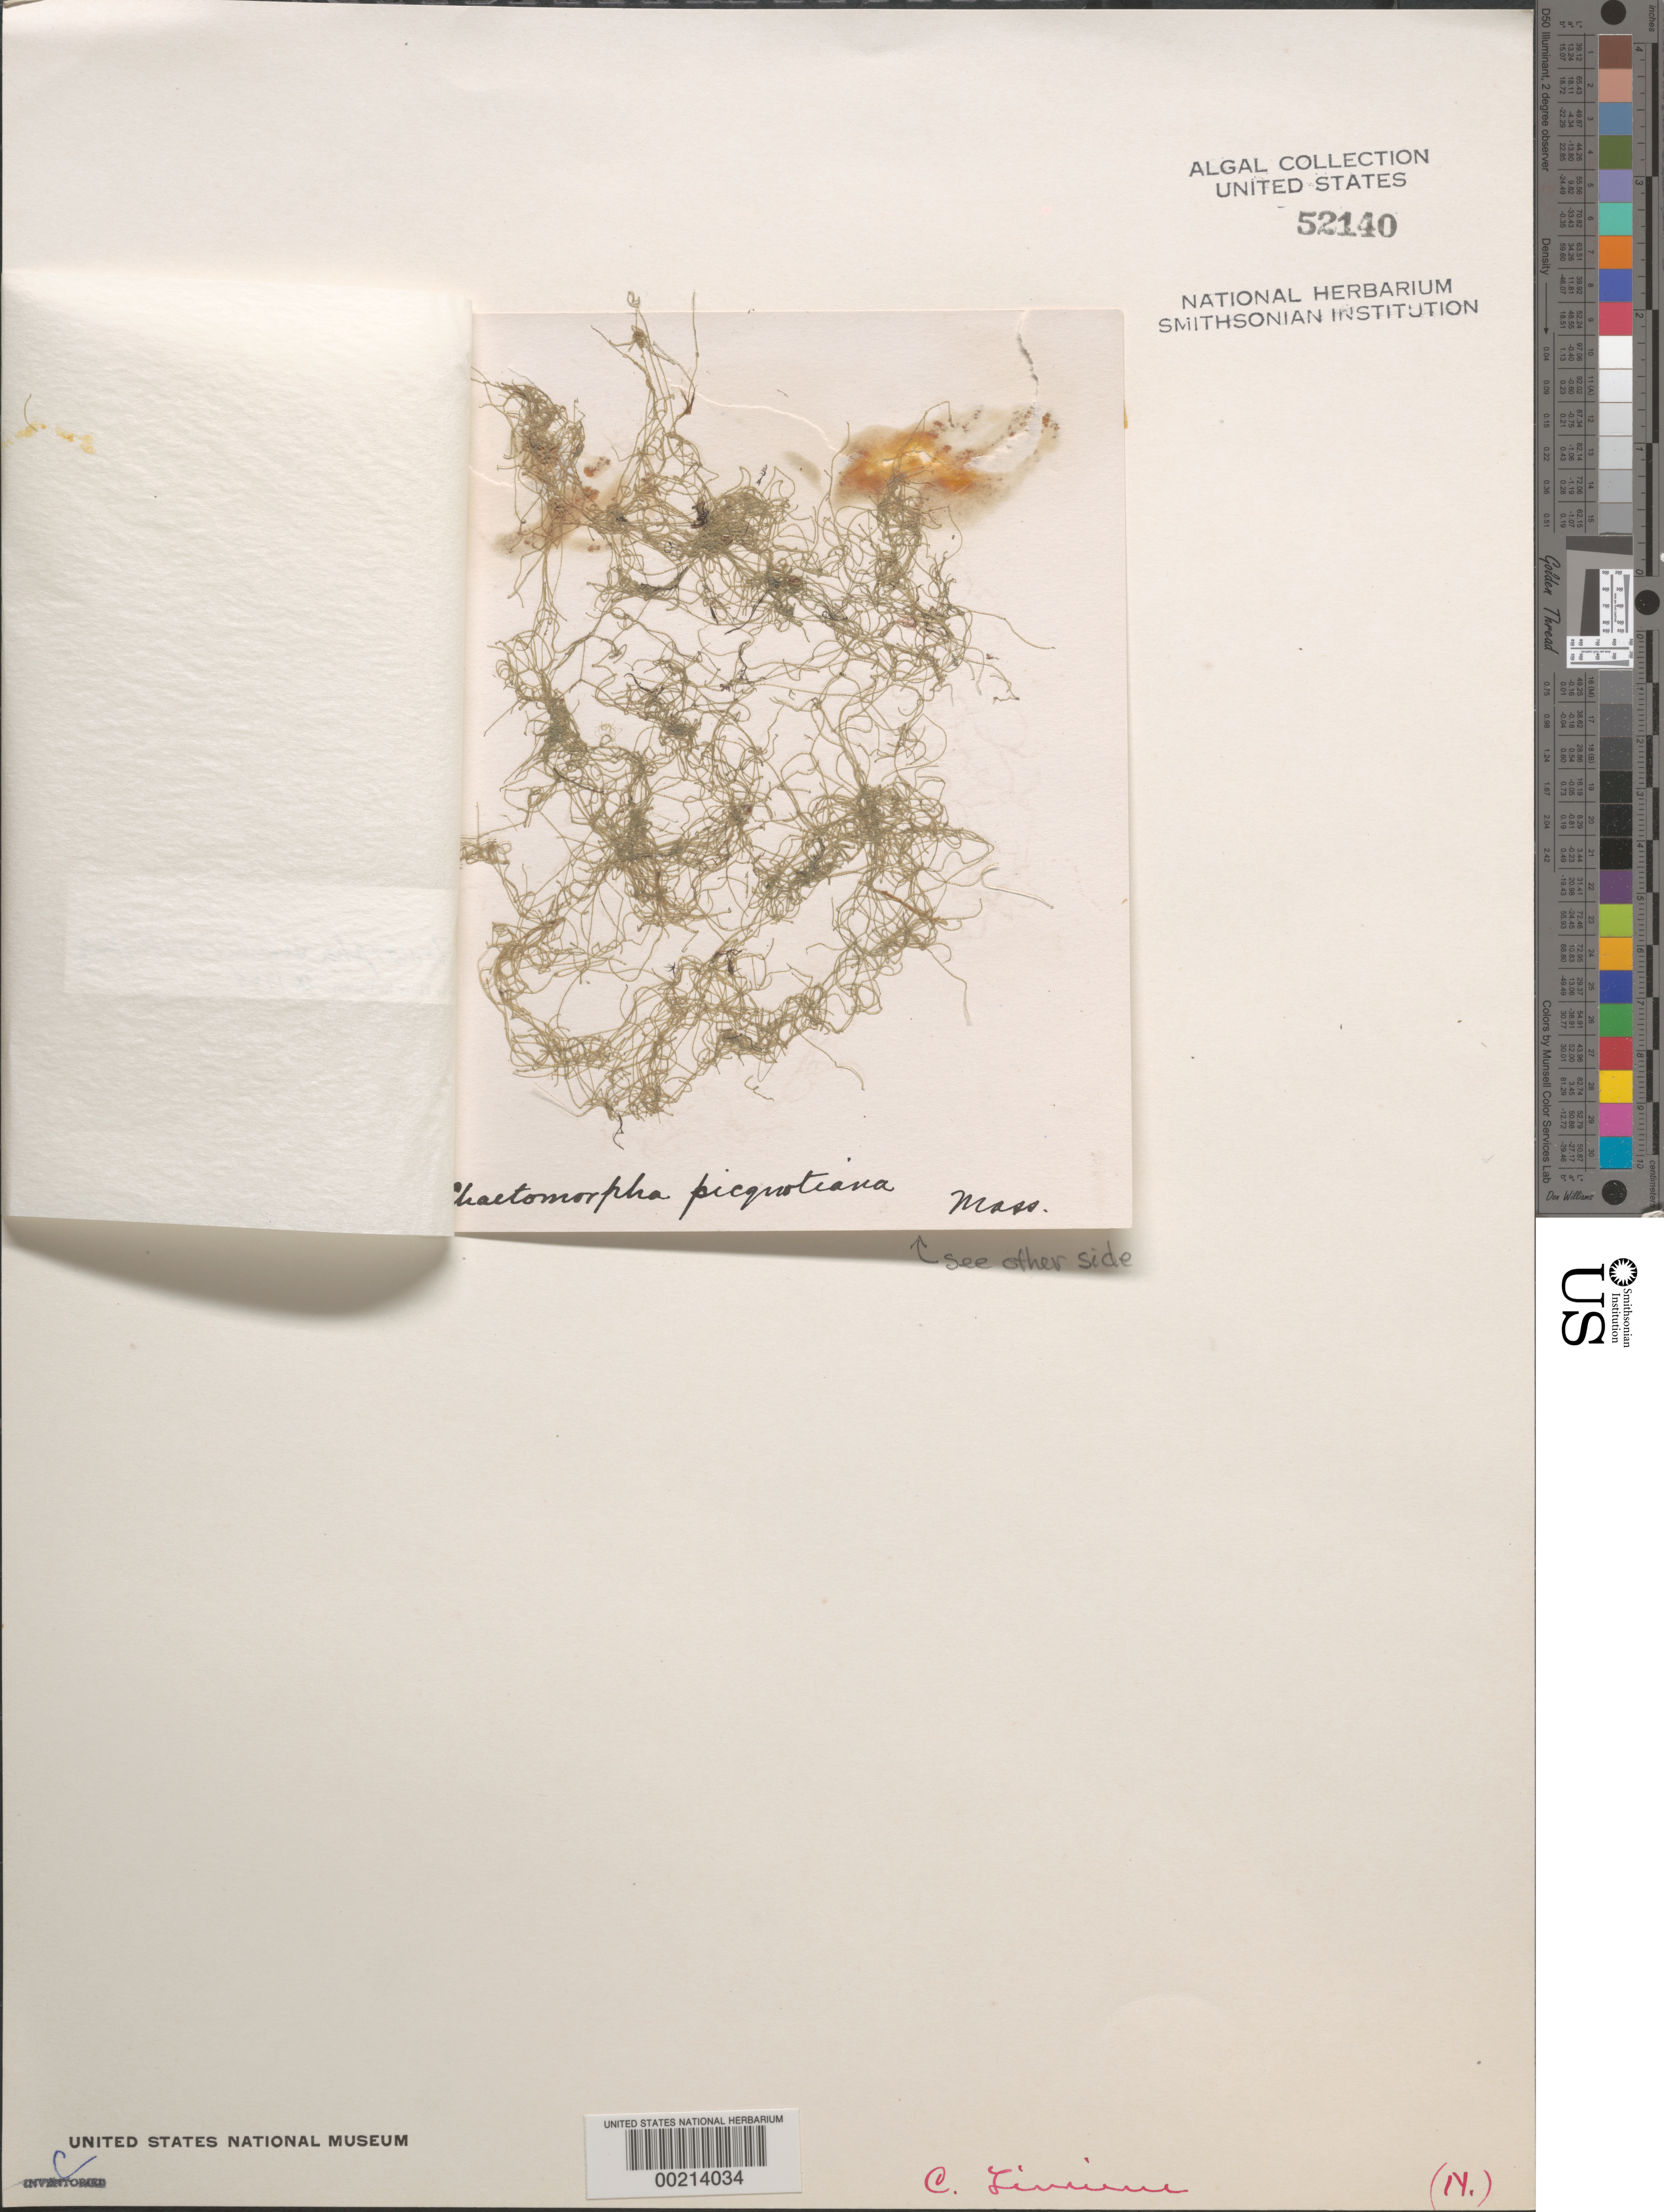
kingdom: Plantae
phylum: Chlorophyta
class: Ulvophyceae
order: Cladophorales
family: Cladophoraceae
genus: Chaetomorpha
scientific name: Chaetomorpha linum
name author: (O.F. Muell.) Kütz.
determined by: Phinney, H. K.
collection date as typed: Aug 1888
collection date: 1888-08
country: United States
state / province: Massachusetts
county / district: Dukes County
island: Martha's Vineyard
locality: Cottage City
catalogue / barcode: US 52140